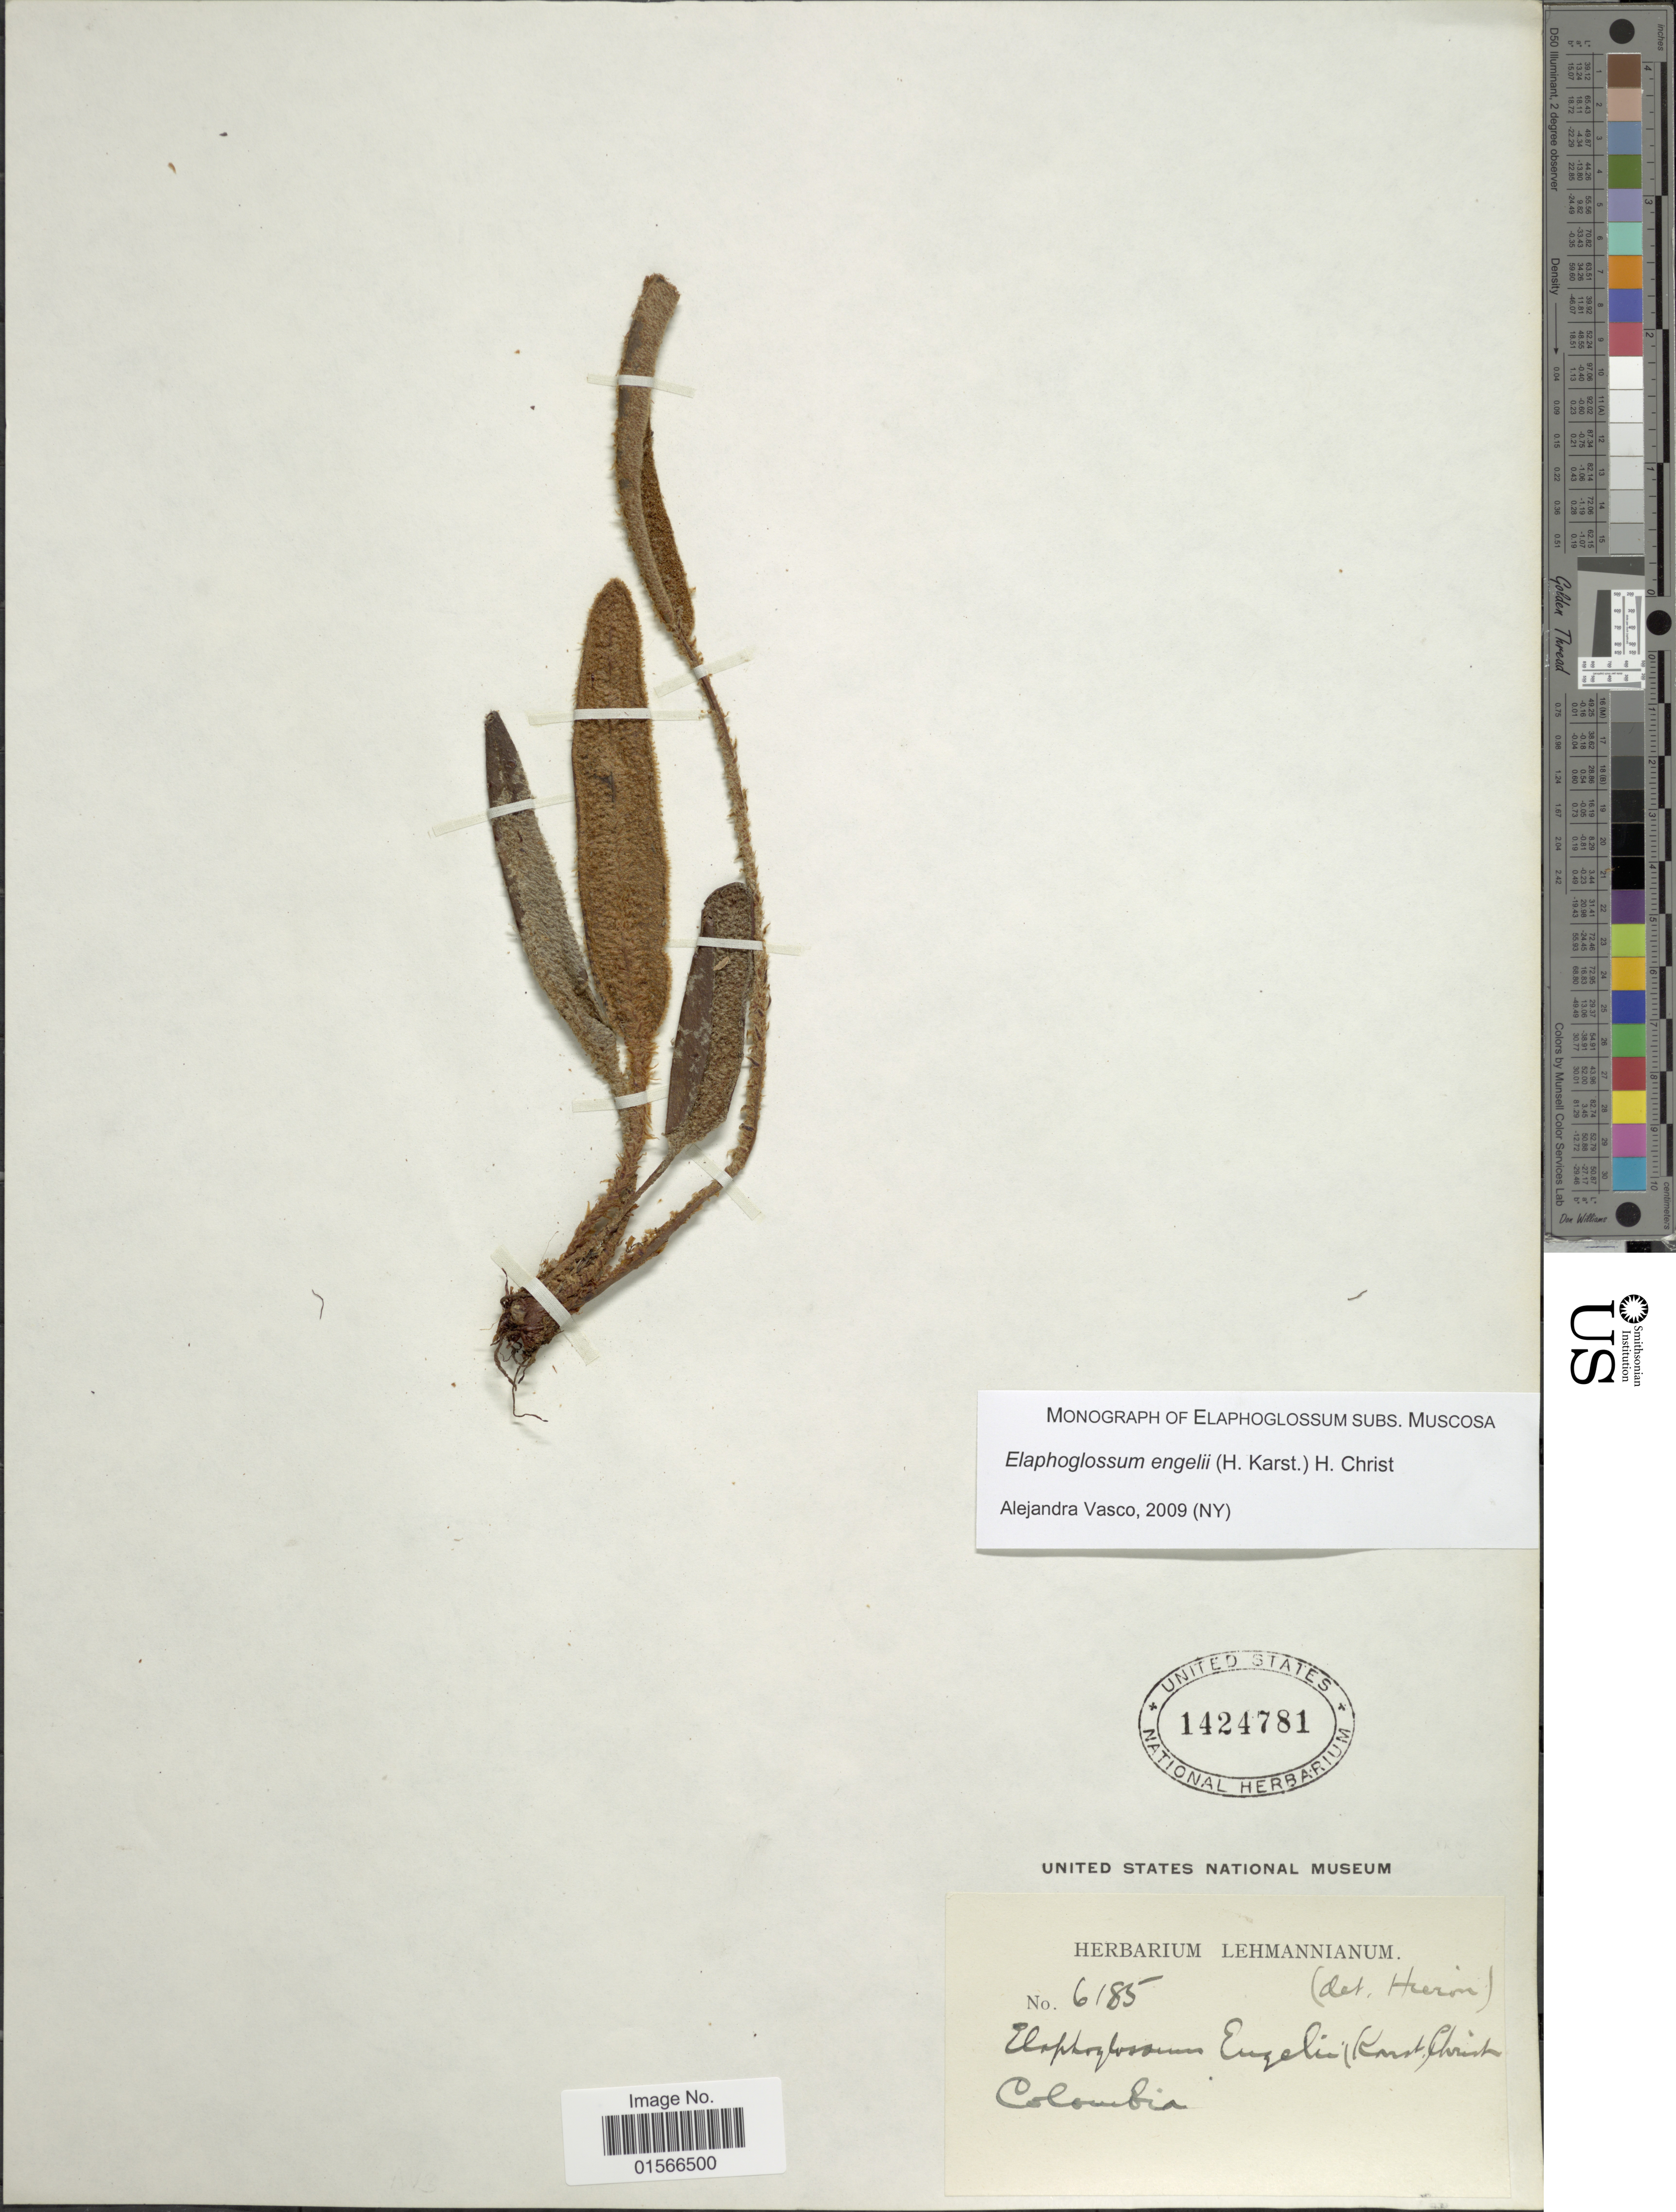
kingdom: Plantae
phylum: Tracheophyta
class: Polypodiopsida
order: Polypodiales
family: Dryopteridaceae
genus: Elaphoglossum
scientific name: Elaphoglossum engelii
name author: (H. Karst.) Christ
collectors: ex herb. Lehmannianum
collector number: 6185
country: Colombia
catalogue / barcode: US 1424781